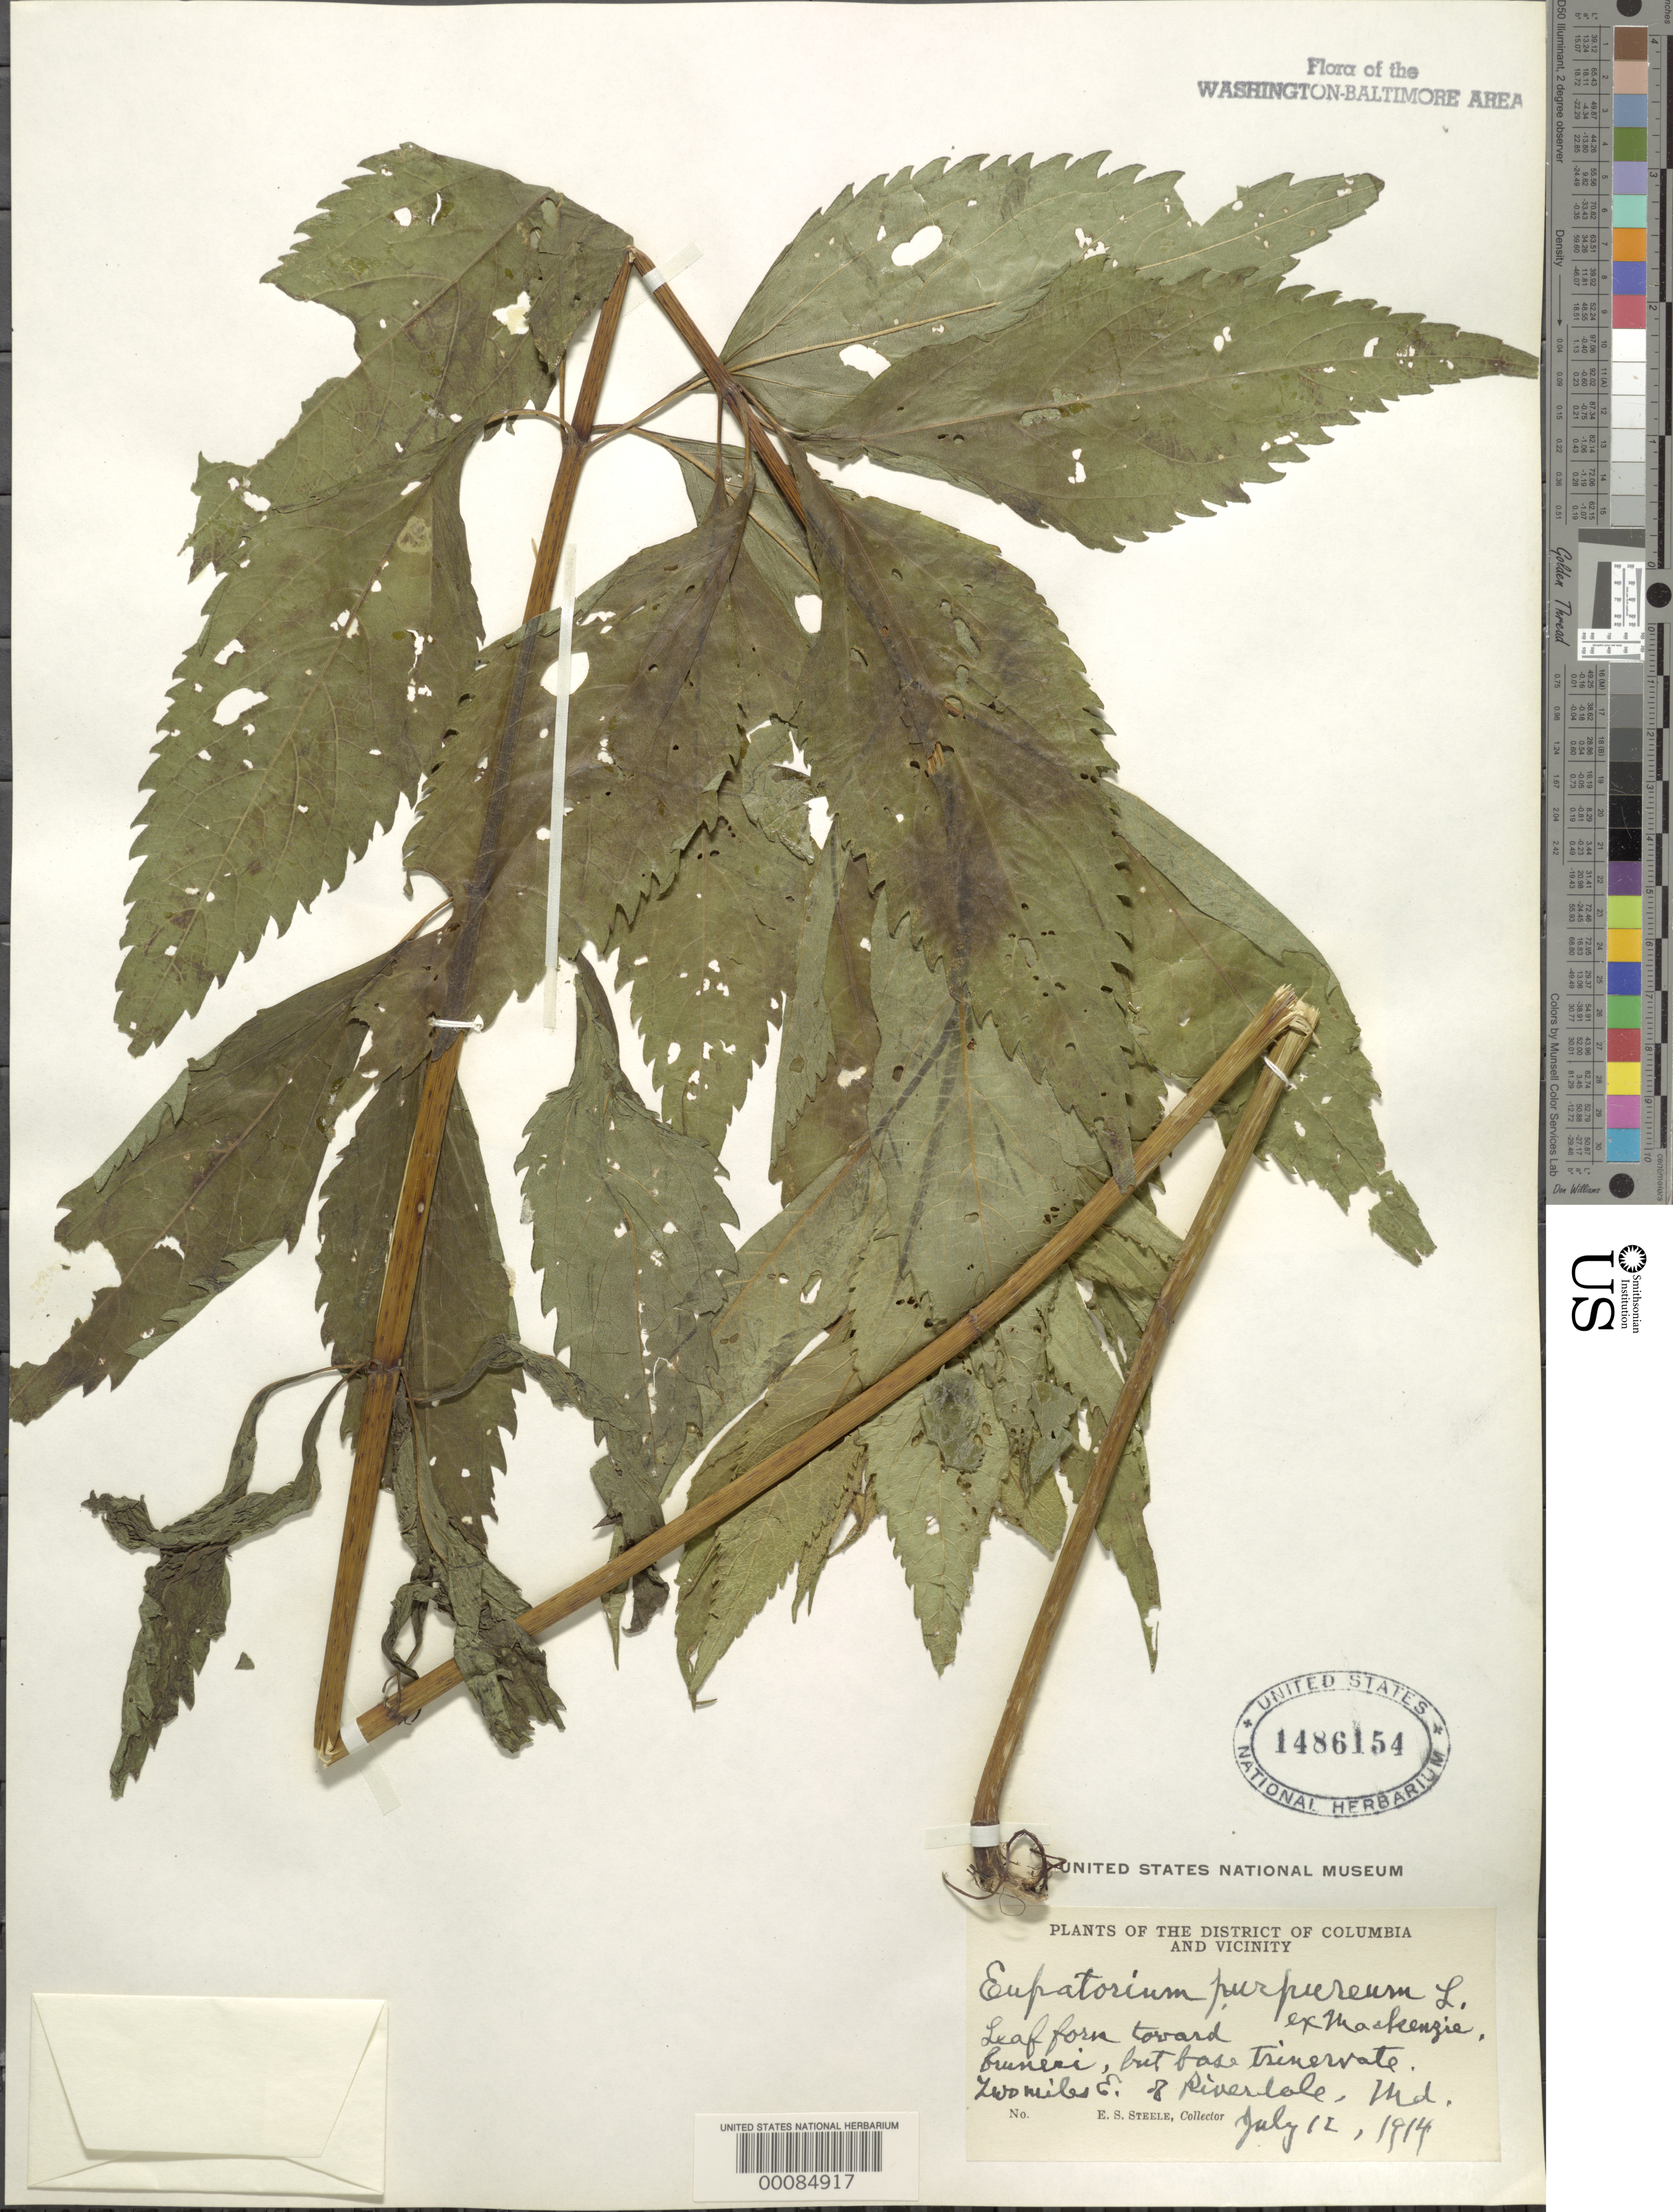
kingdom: Plantae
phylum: Tracheophyta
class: Magnoliopsida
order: Asterales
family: Asteraceae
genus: Eupatorium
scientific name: Eupatorium purpureum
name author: (L.) E.E. Lamont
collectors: E. Steele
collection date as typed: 12 Jul 1914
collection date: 1914-07-12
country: United States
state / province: Maryland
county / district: Prince George's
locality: East of Riverdale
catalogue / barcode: US 1486154